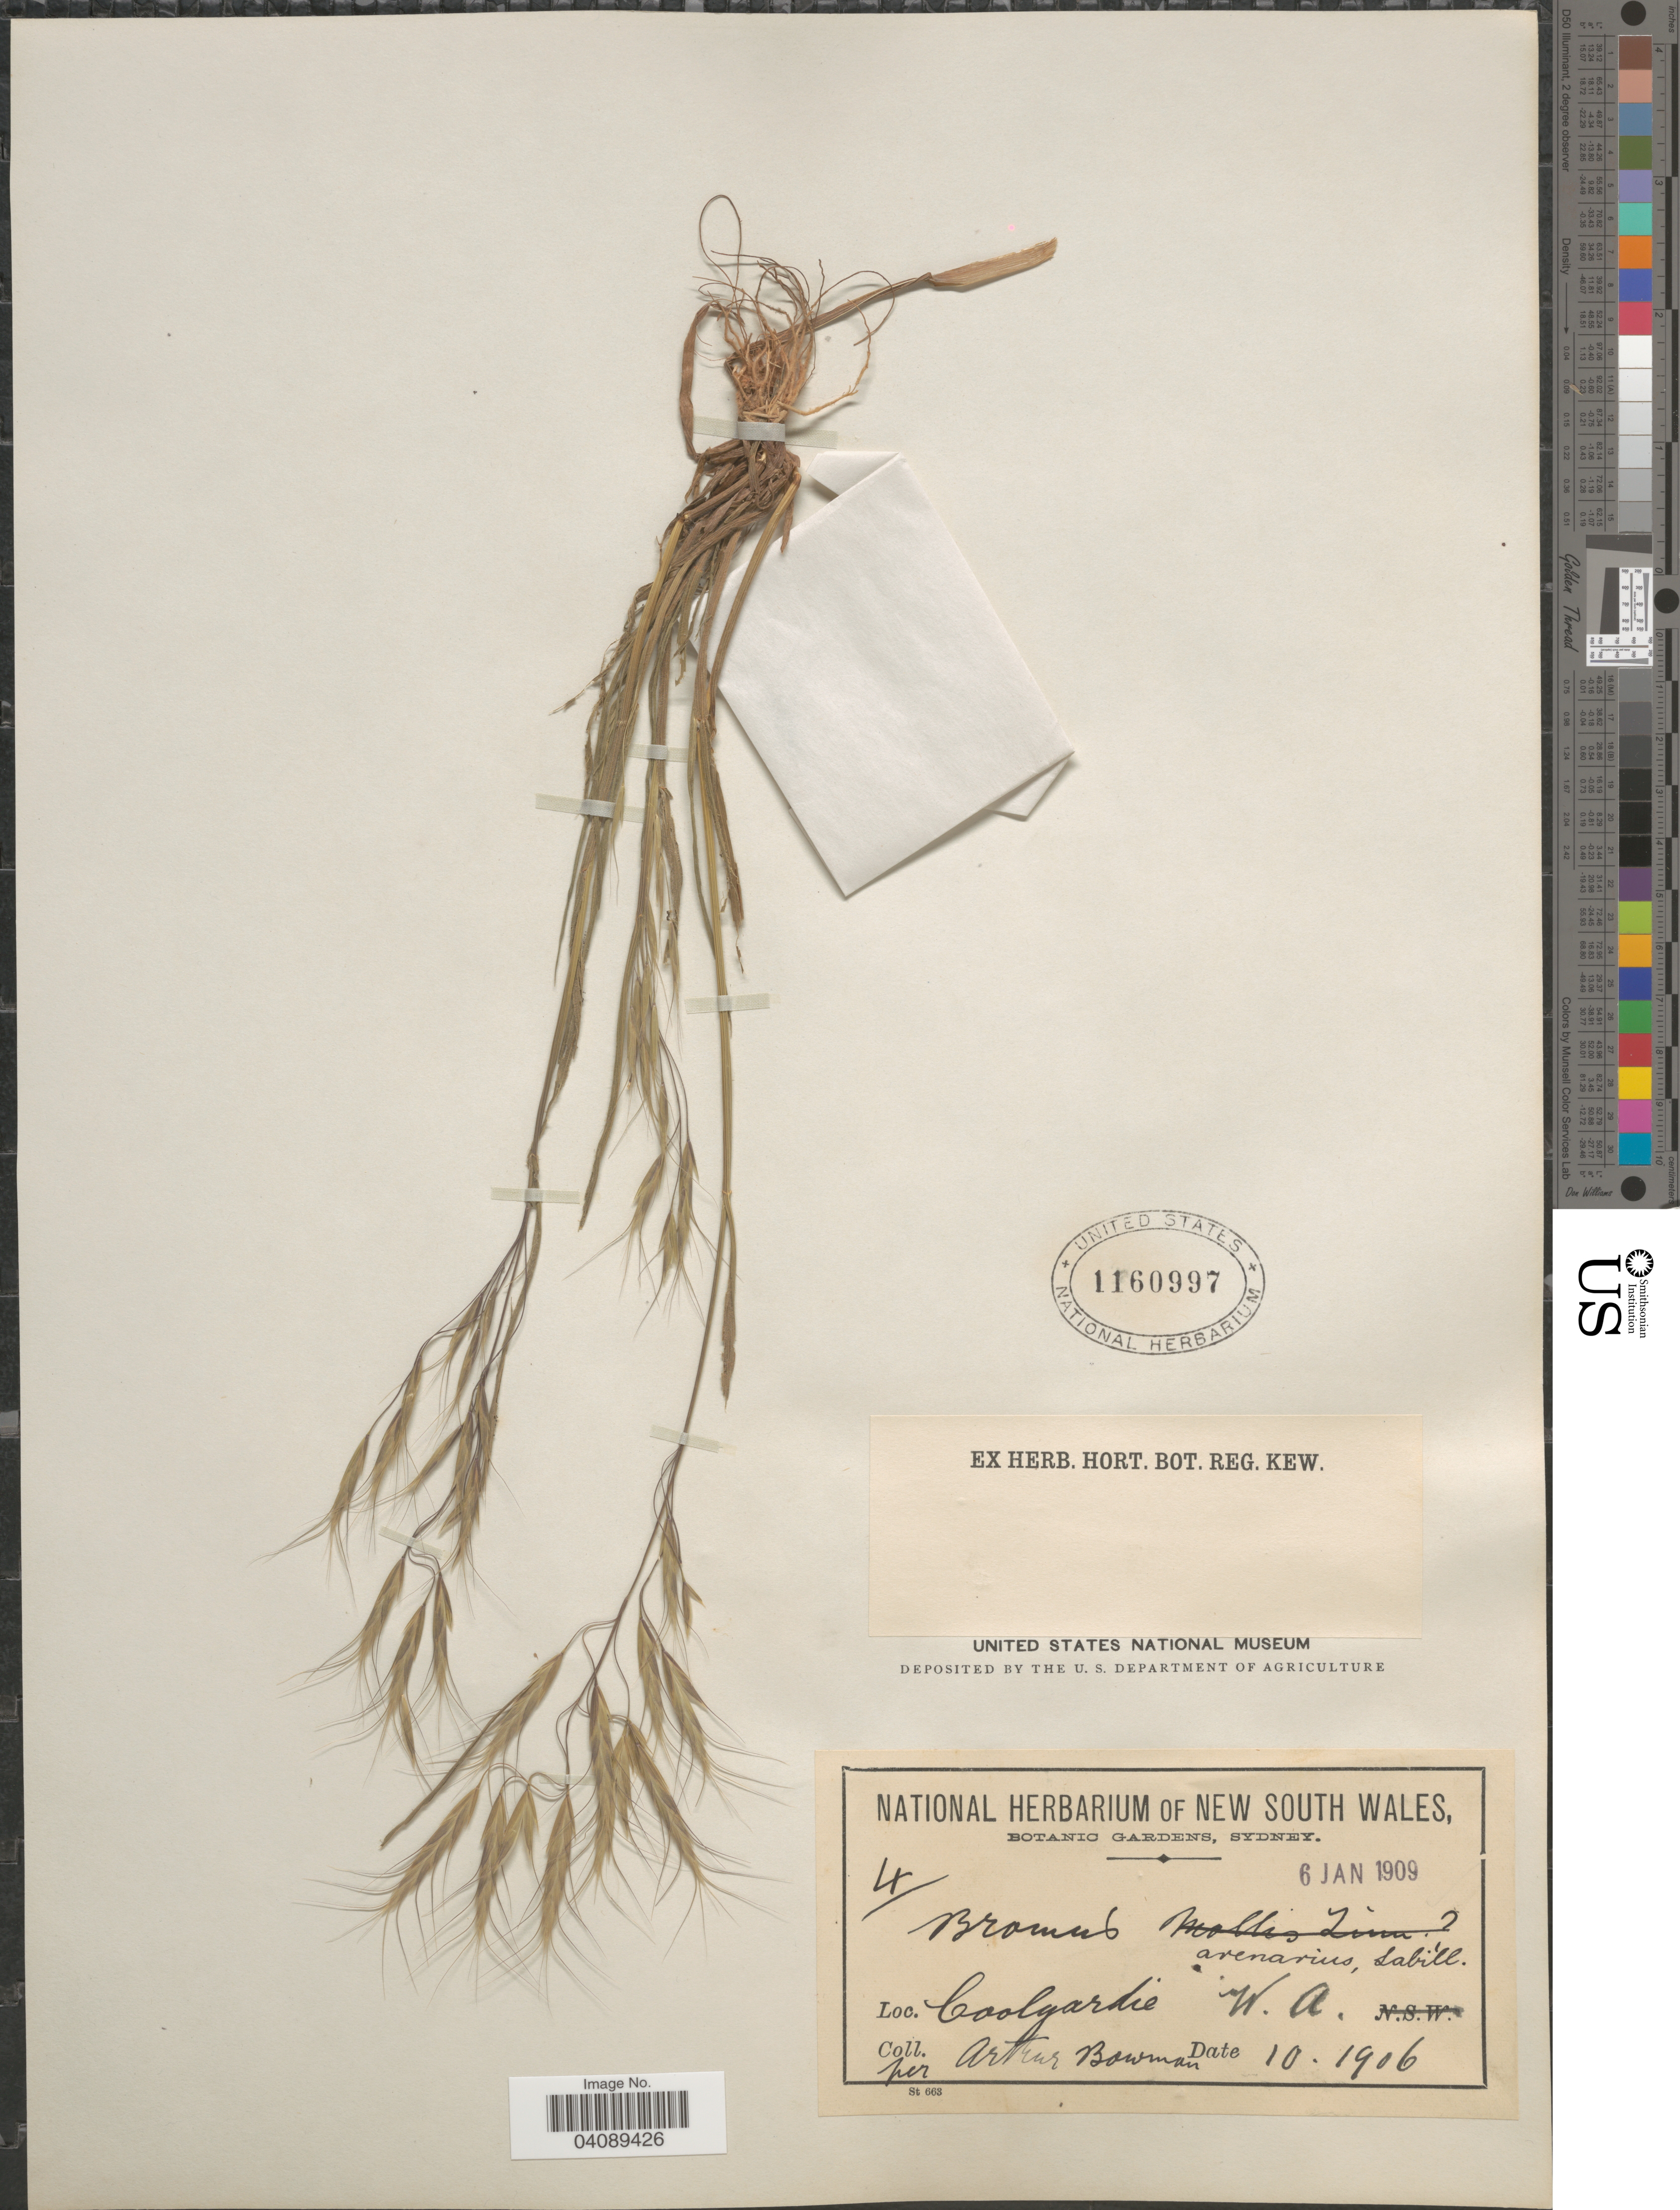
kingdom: Plantae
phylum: Tracheophyta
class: Liliopsida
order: Poales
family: Poaceae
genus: Bromus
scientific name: Bromus arenarius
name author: Labill.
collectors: A. Bowman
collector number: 4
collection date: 1906-10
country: Australia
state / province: Western Australia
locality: Coolgardie.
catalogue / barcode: US 1160997